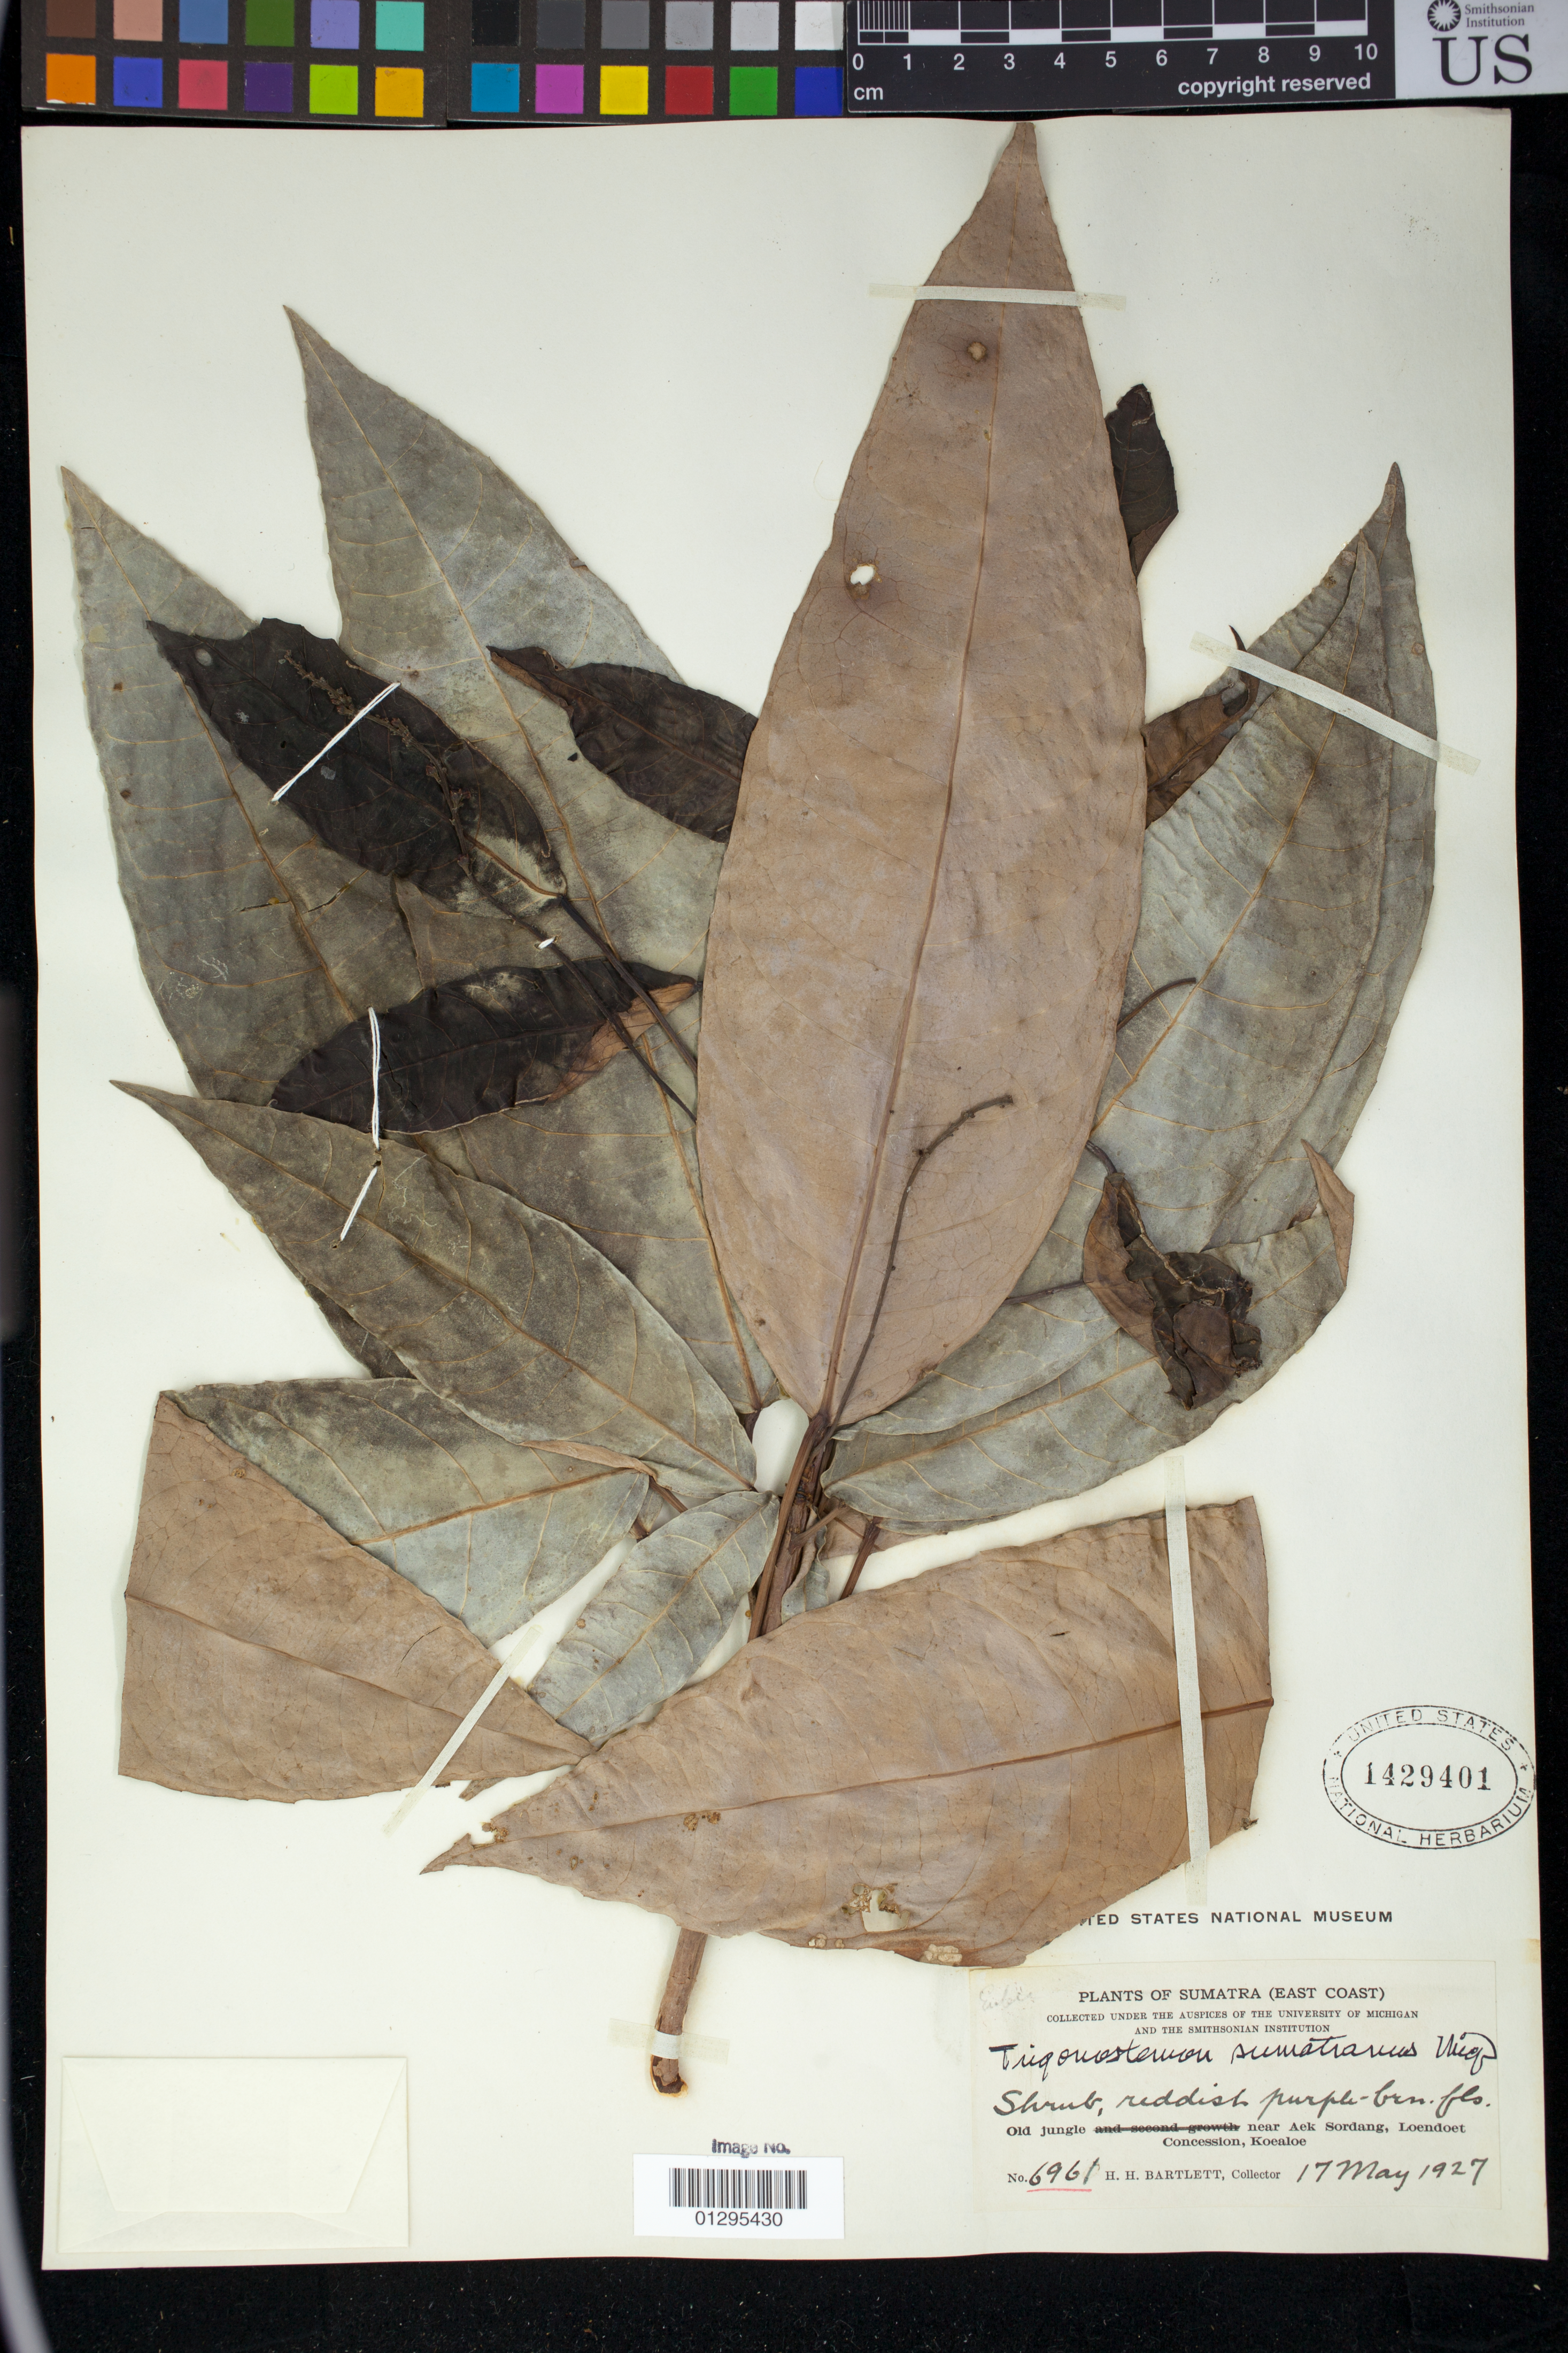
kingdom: Plantae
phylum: Tracheophyta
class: Magnoliopsida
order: Malpighiales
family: Euphorbiaceae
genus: Trigonostemon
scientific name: Trigonostemon sumatranus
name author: Pax & K. Hoffm.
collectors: H. H. Bartlett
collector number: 6961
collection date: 1927-05-17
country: Indonesia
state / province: Sumatra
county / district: Sumatera Utara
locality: near Aek Sordang, Loendoet Concession, Koealoe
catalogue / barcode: US 1429401